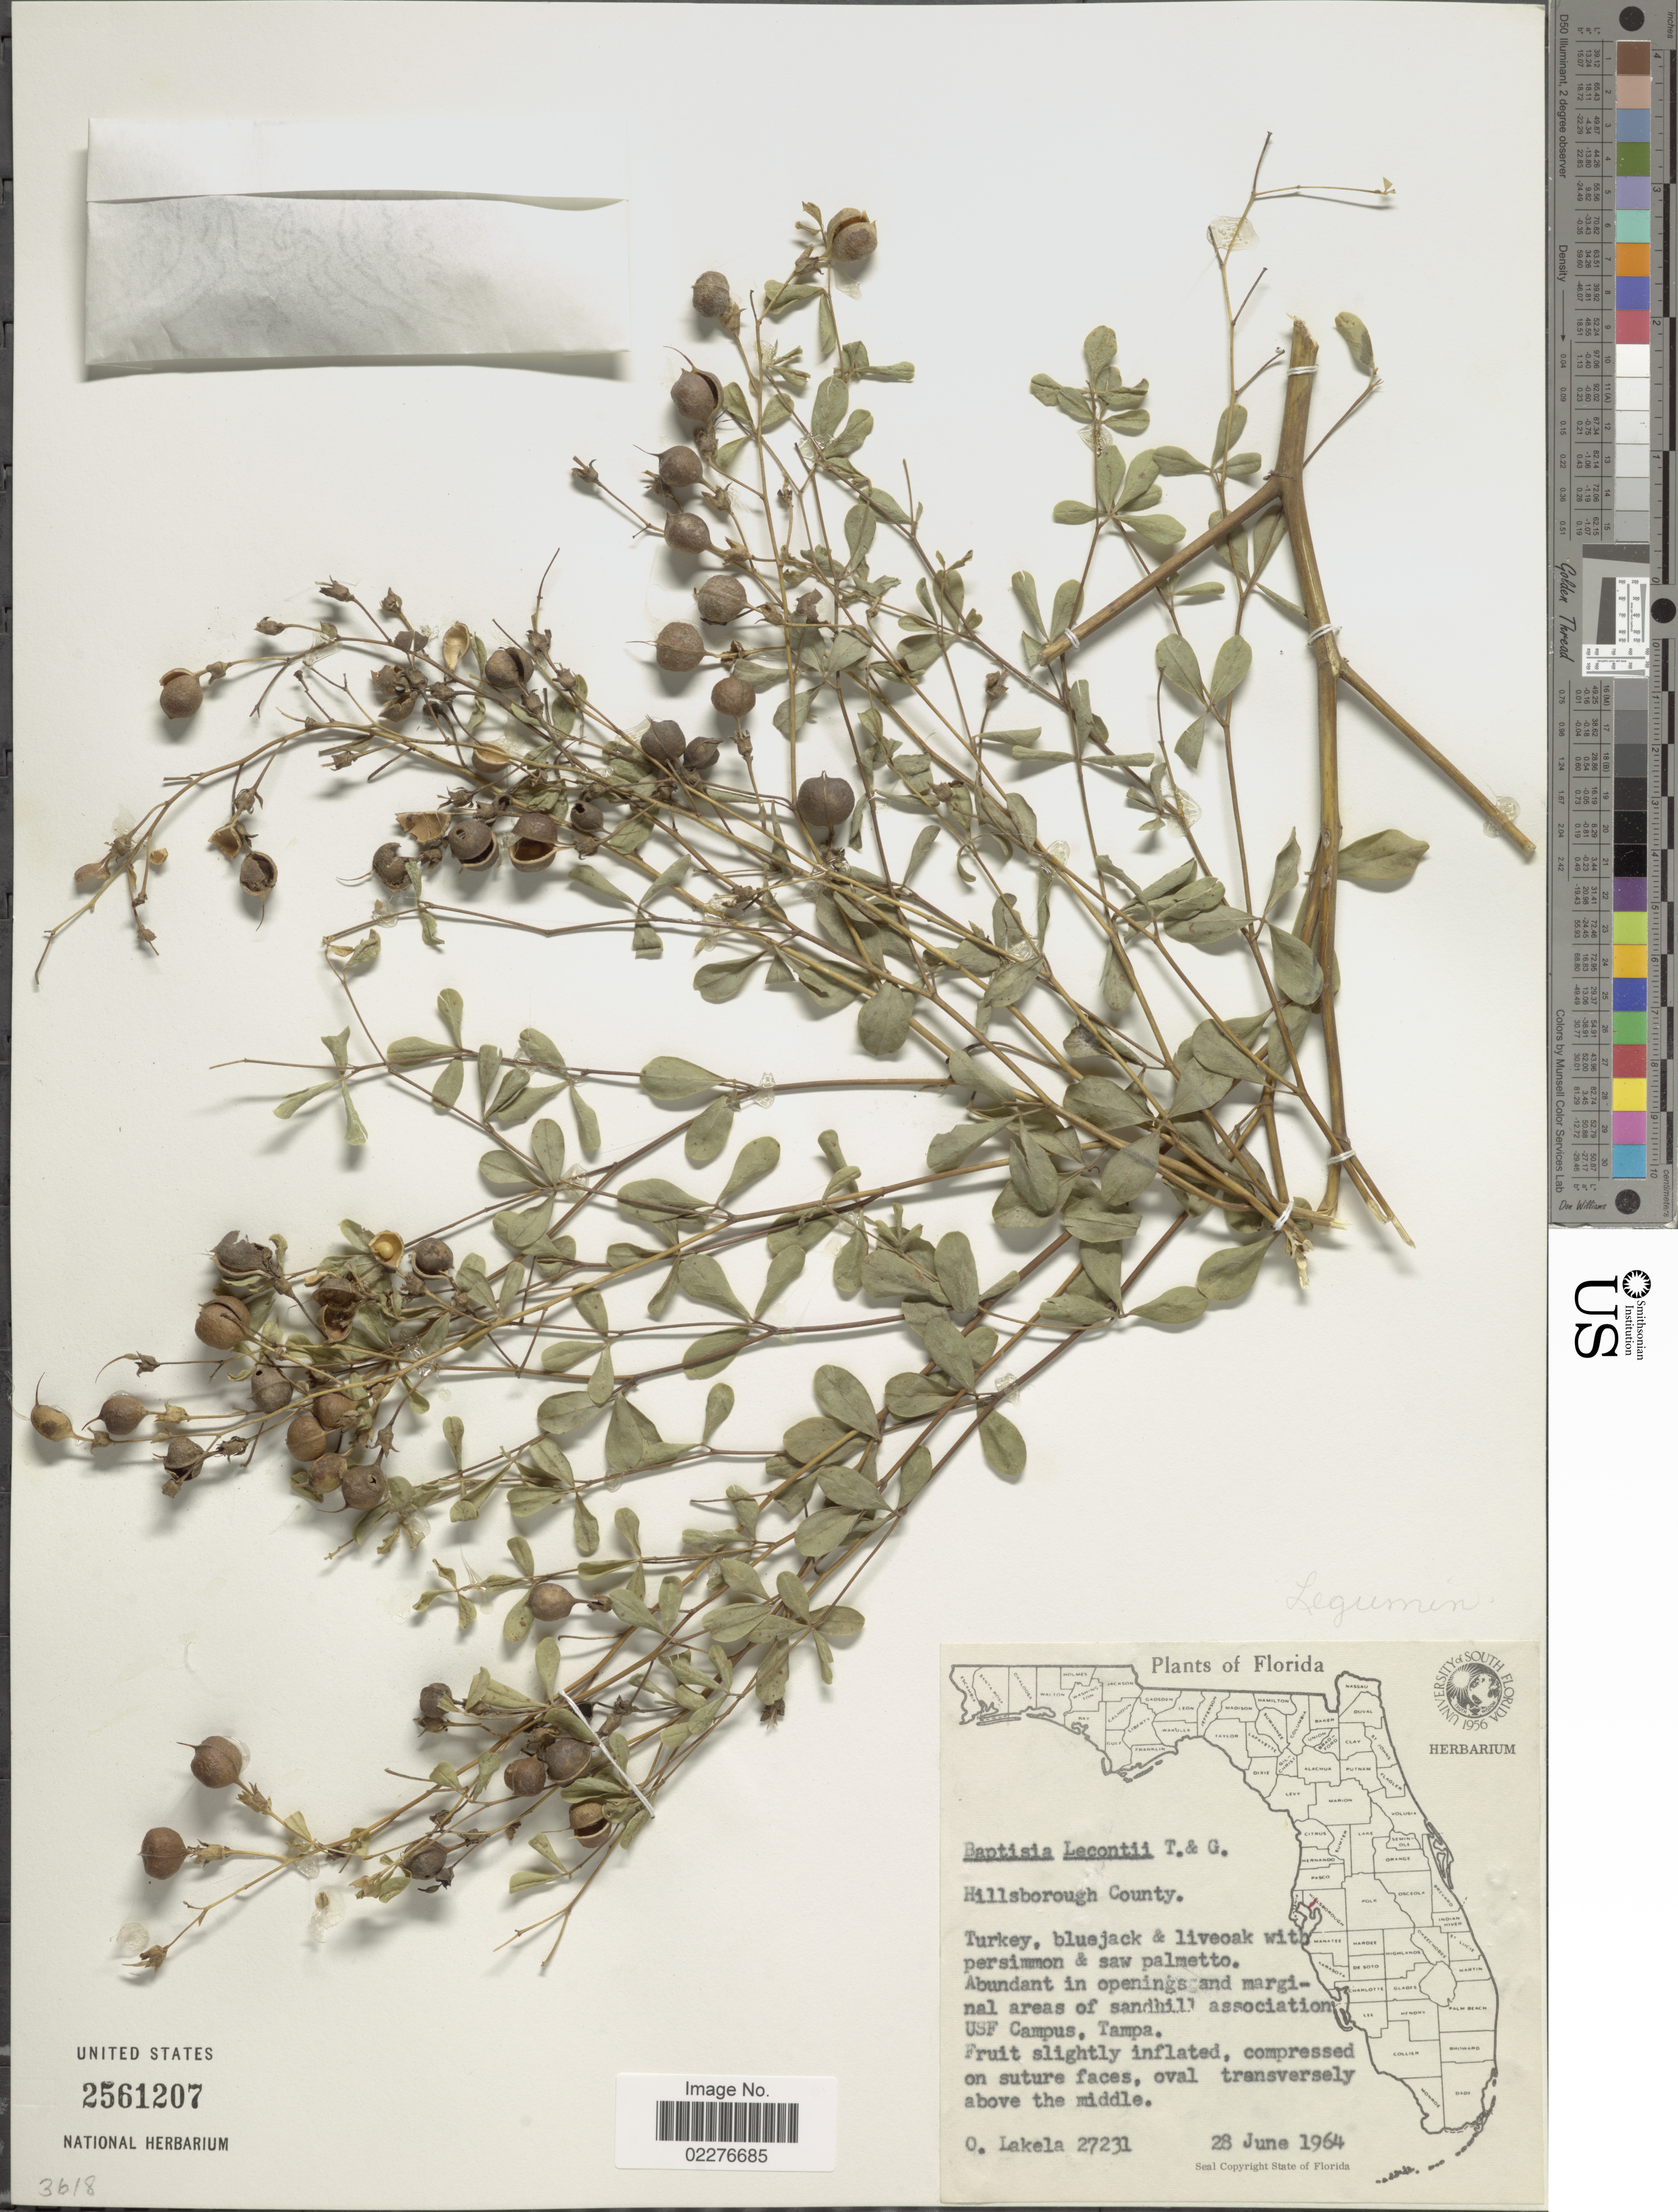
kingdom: Plantae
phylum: Tracheophyta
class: Magnoliopsida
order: Fabales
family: Fabaceae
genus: Baptisia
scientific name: Baptisia lecontei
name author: Torr. & A. Gray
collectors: O. Lakela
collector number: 27231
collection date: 1964-06-28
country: United States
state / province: Florida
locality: Hillsborough County, USF Campus, Tampa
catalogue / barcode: US 2561207